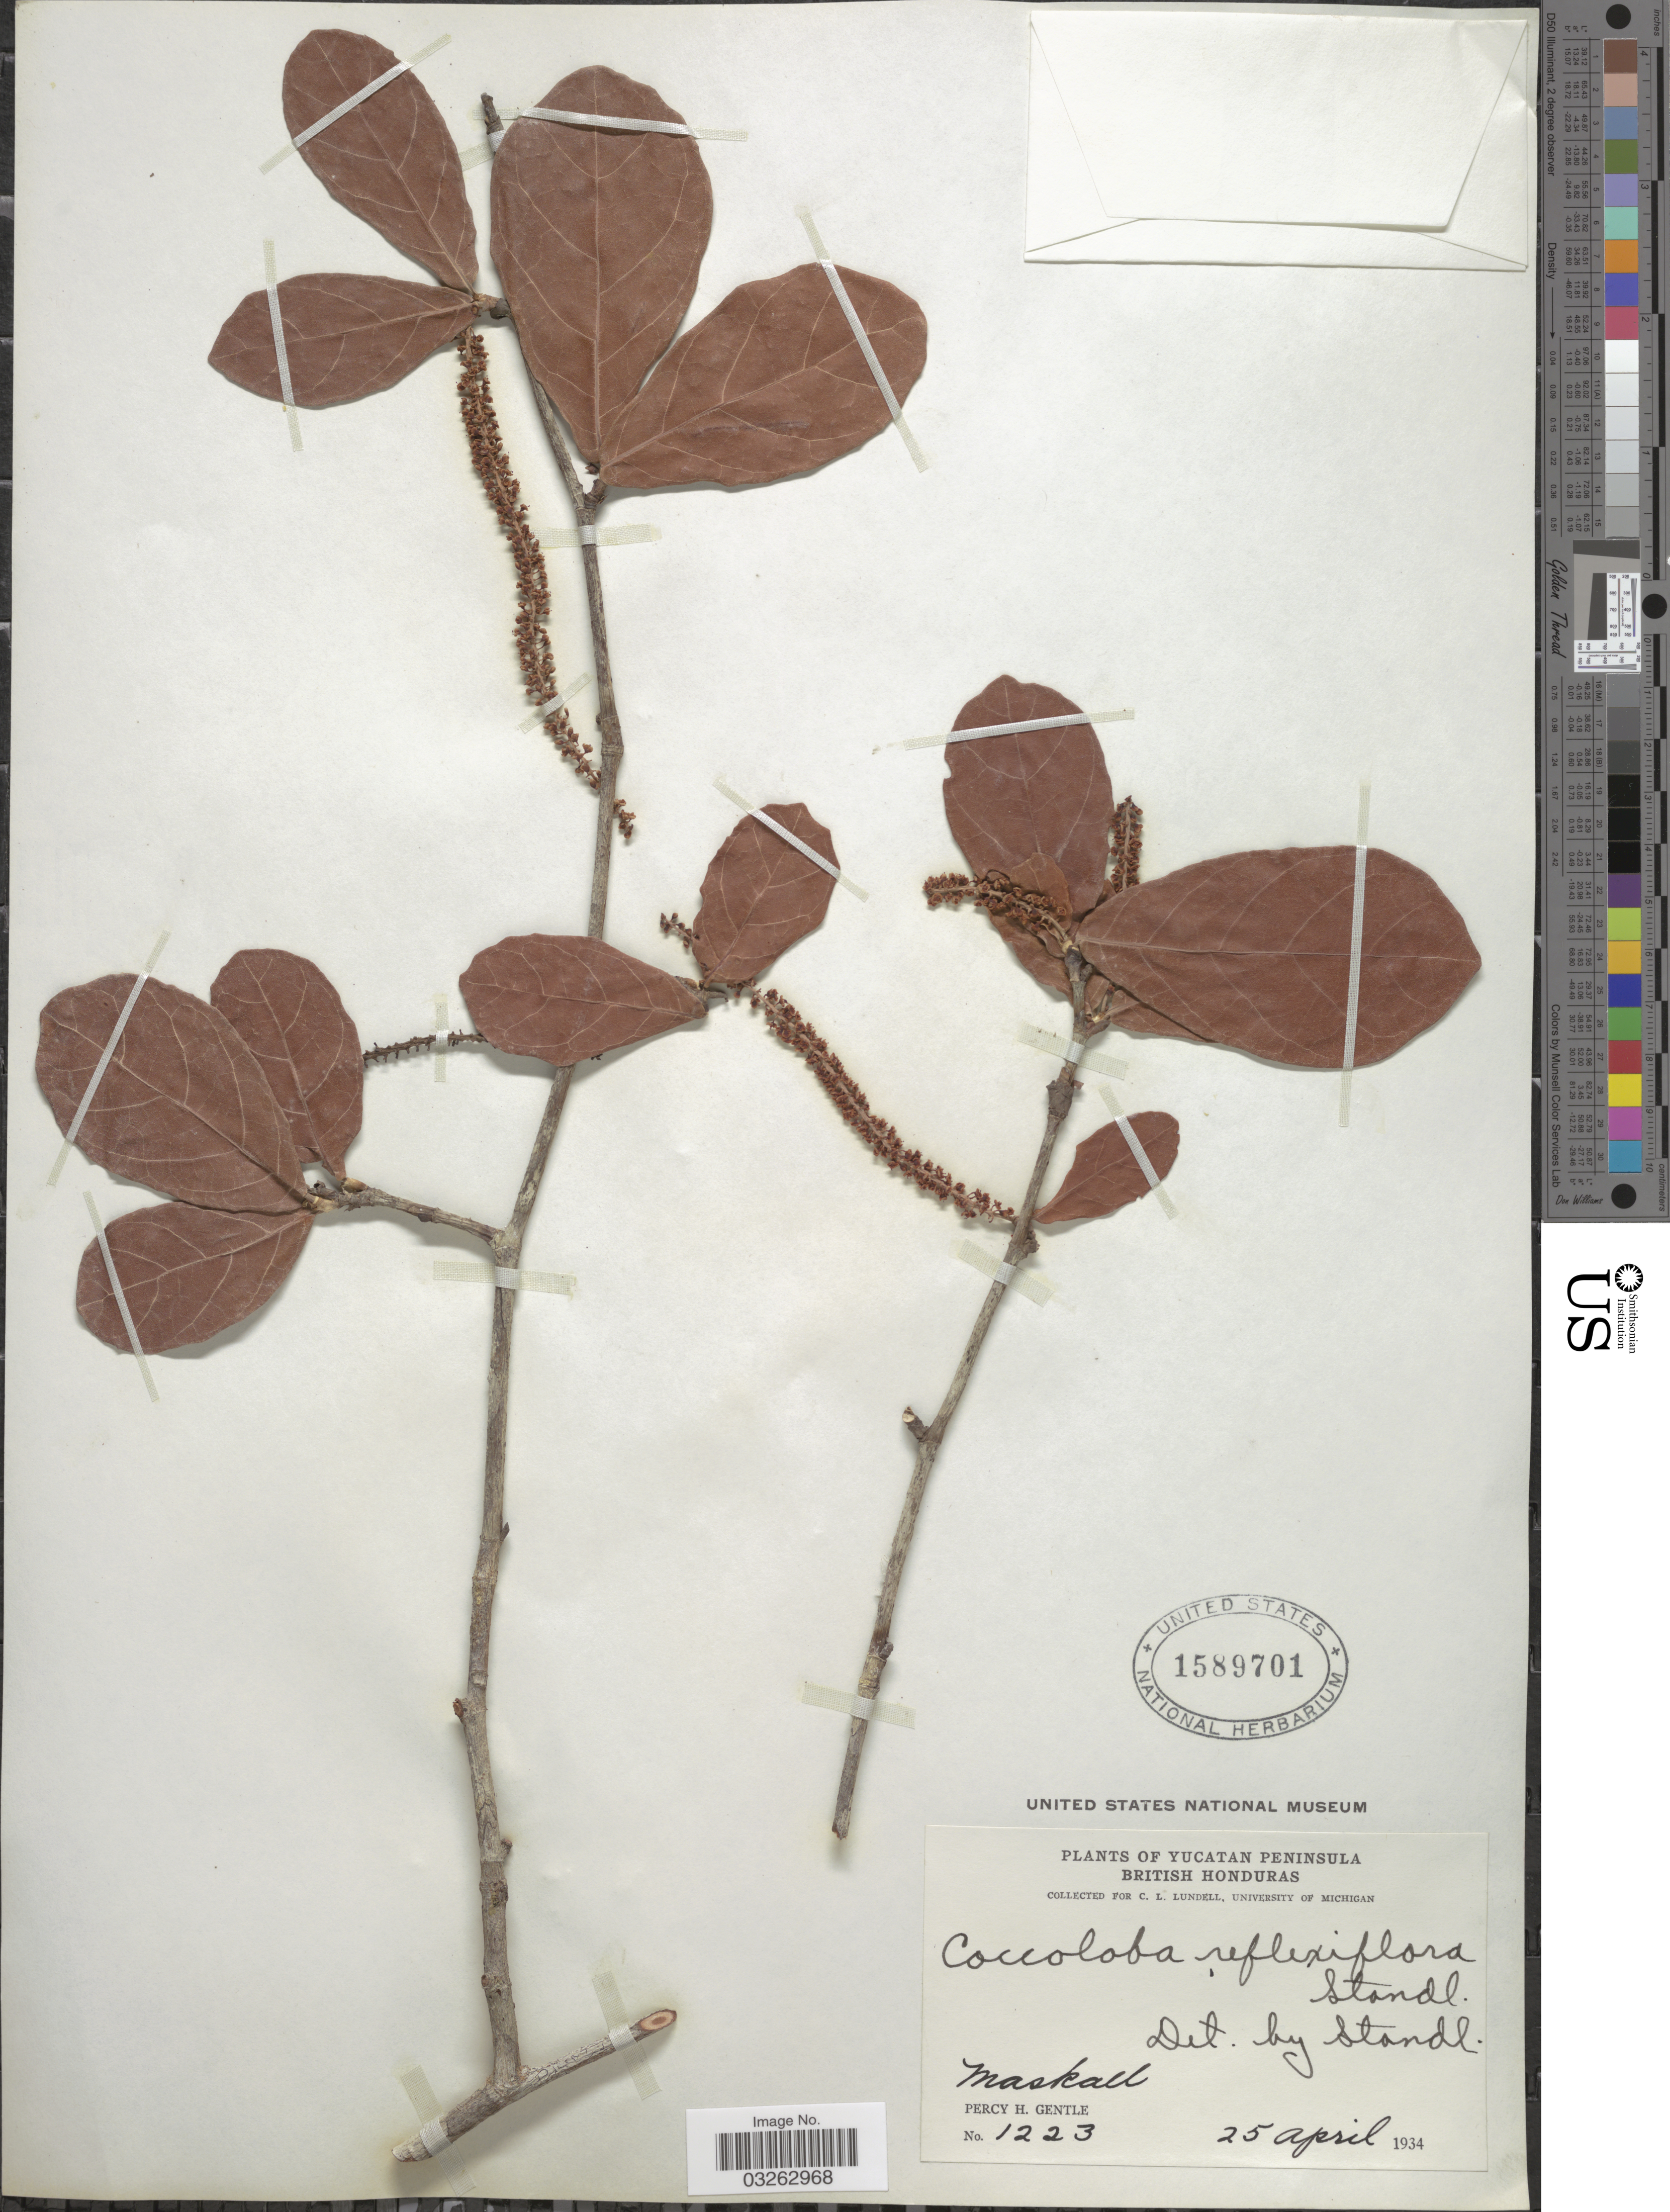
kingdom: Plantae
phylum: Tracheophyta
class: Magnoliopsida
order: Caryophyllales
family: Polygonaceae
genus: Coccoloba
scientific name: Coccoloba reflexiflora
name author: Standl.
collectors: P. H. Gentle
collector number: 1223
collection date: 1934-04-25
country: Belize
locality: Yucatan Peninsula. British Honduras, Maskall.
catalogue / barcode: US 1589701